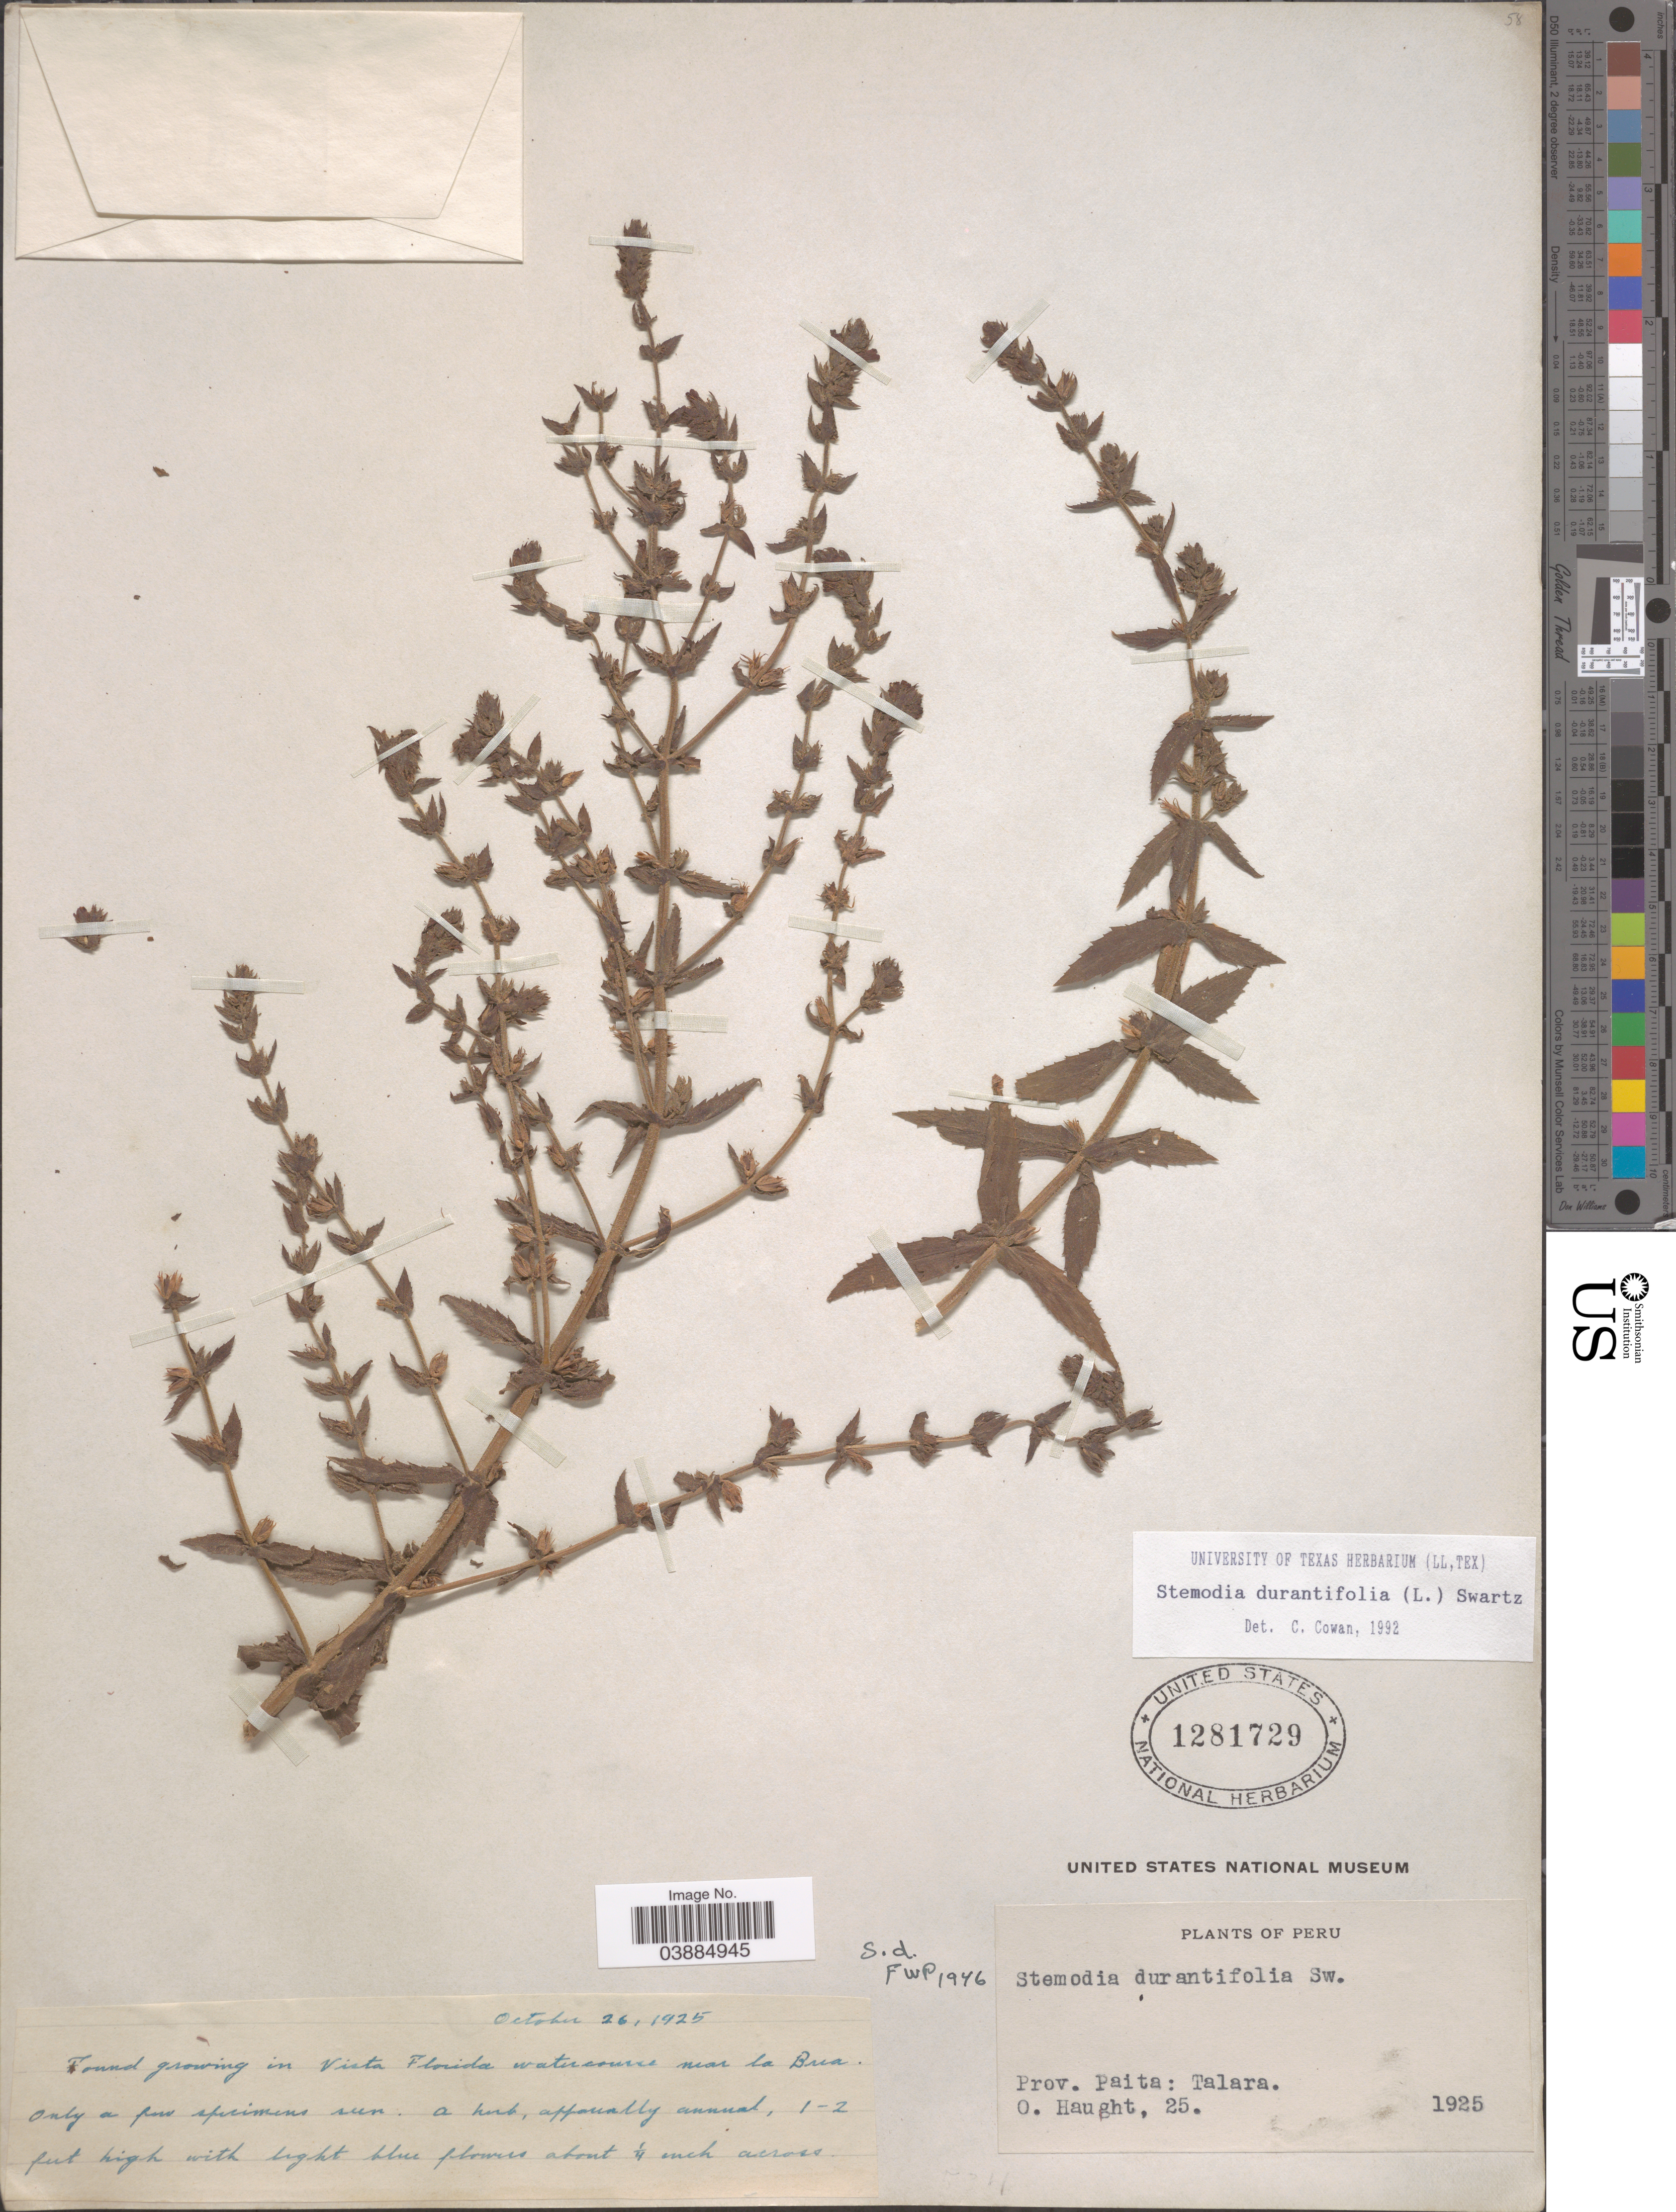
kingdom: Plantae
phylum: Tracheophyta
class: Magnoliopsida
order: Lamiales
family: Plantaginaceae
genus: Stemodia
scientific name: Stemodia durantifolia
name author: (L.) Sw.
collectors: O. Haught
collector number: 25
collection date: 1925-10-26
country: Peru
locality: Talara, in Vista Florida watercourse near la Brea, Prov. Paita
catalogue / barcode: US 1281729